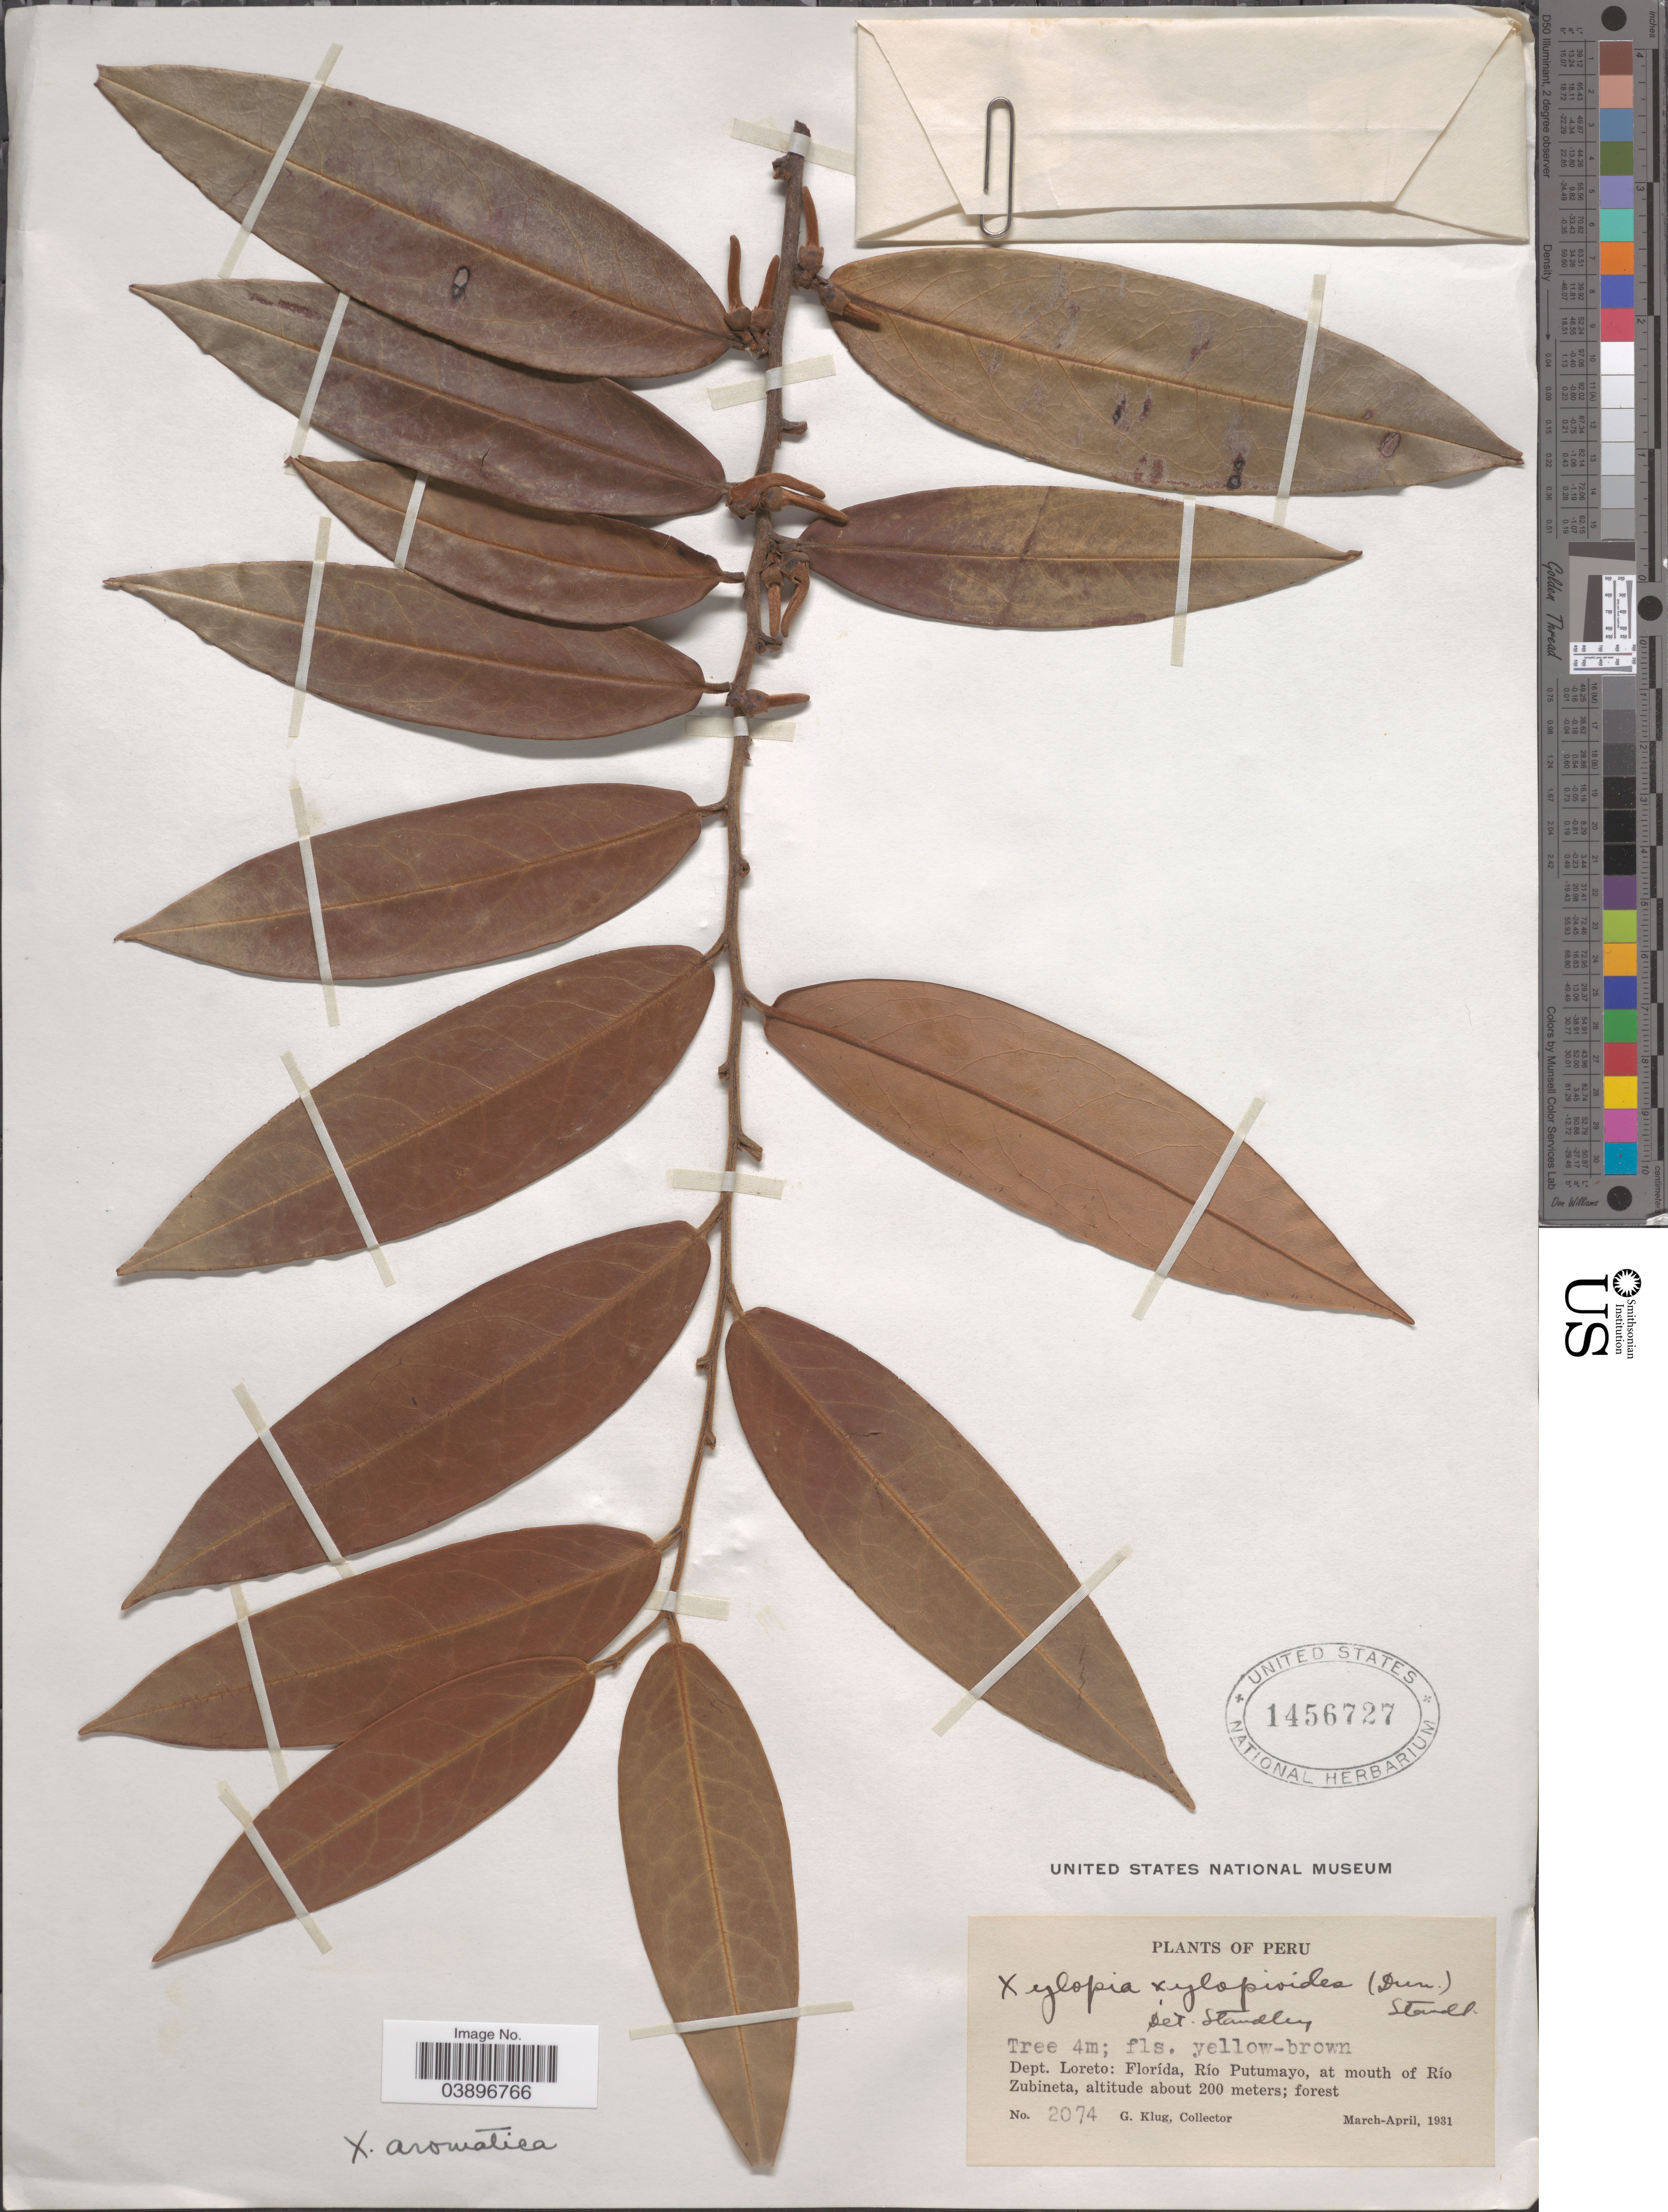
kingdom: Plantae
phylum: Tracheophyta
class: Magnoliopsida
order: Magnoliales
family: Annonaceae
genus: Xylopia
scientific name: Xylopia aromatica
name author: (Lam.) Mart.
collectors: G. Klug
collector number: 2074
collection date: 1931-03/1931-04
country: Peru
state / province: Loreto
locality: Dept. Loreto: Florída, Río Putumayo, at mouth of Río Zubineta.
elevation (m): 200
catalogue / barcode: US 1456727